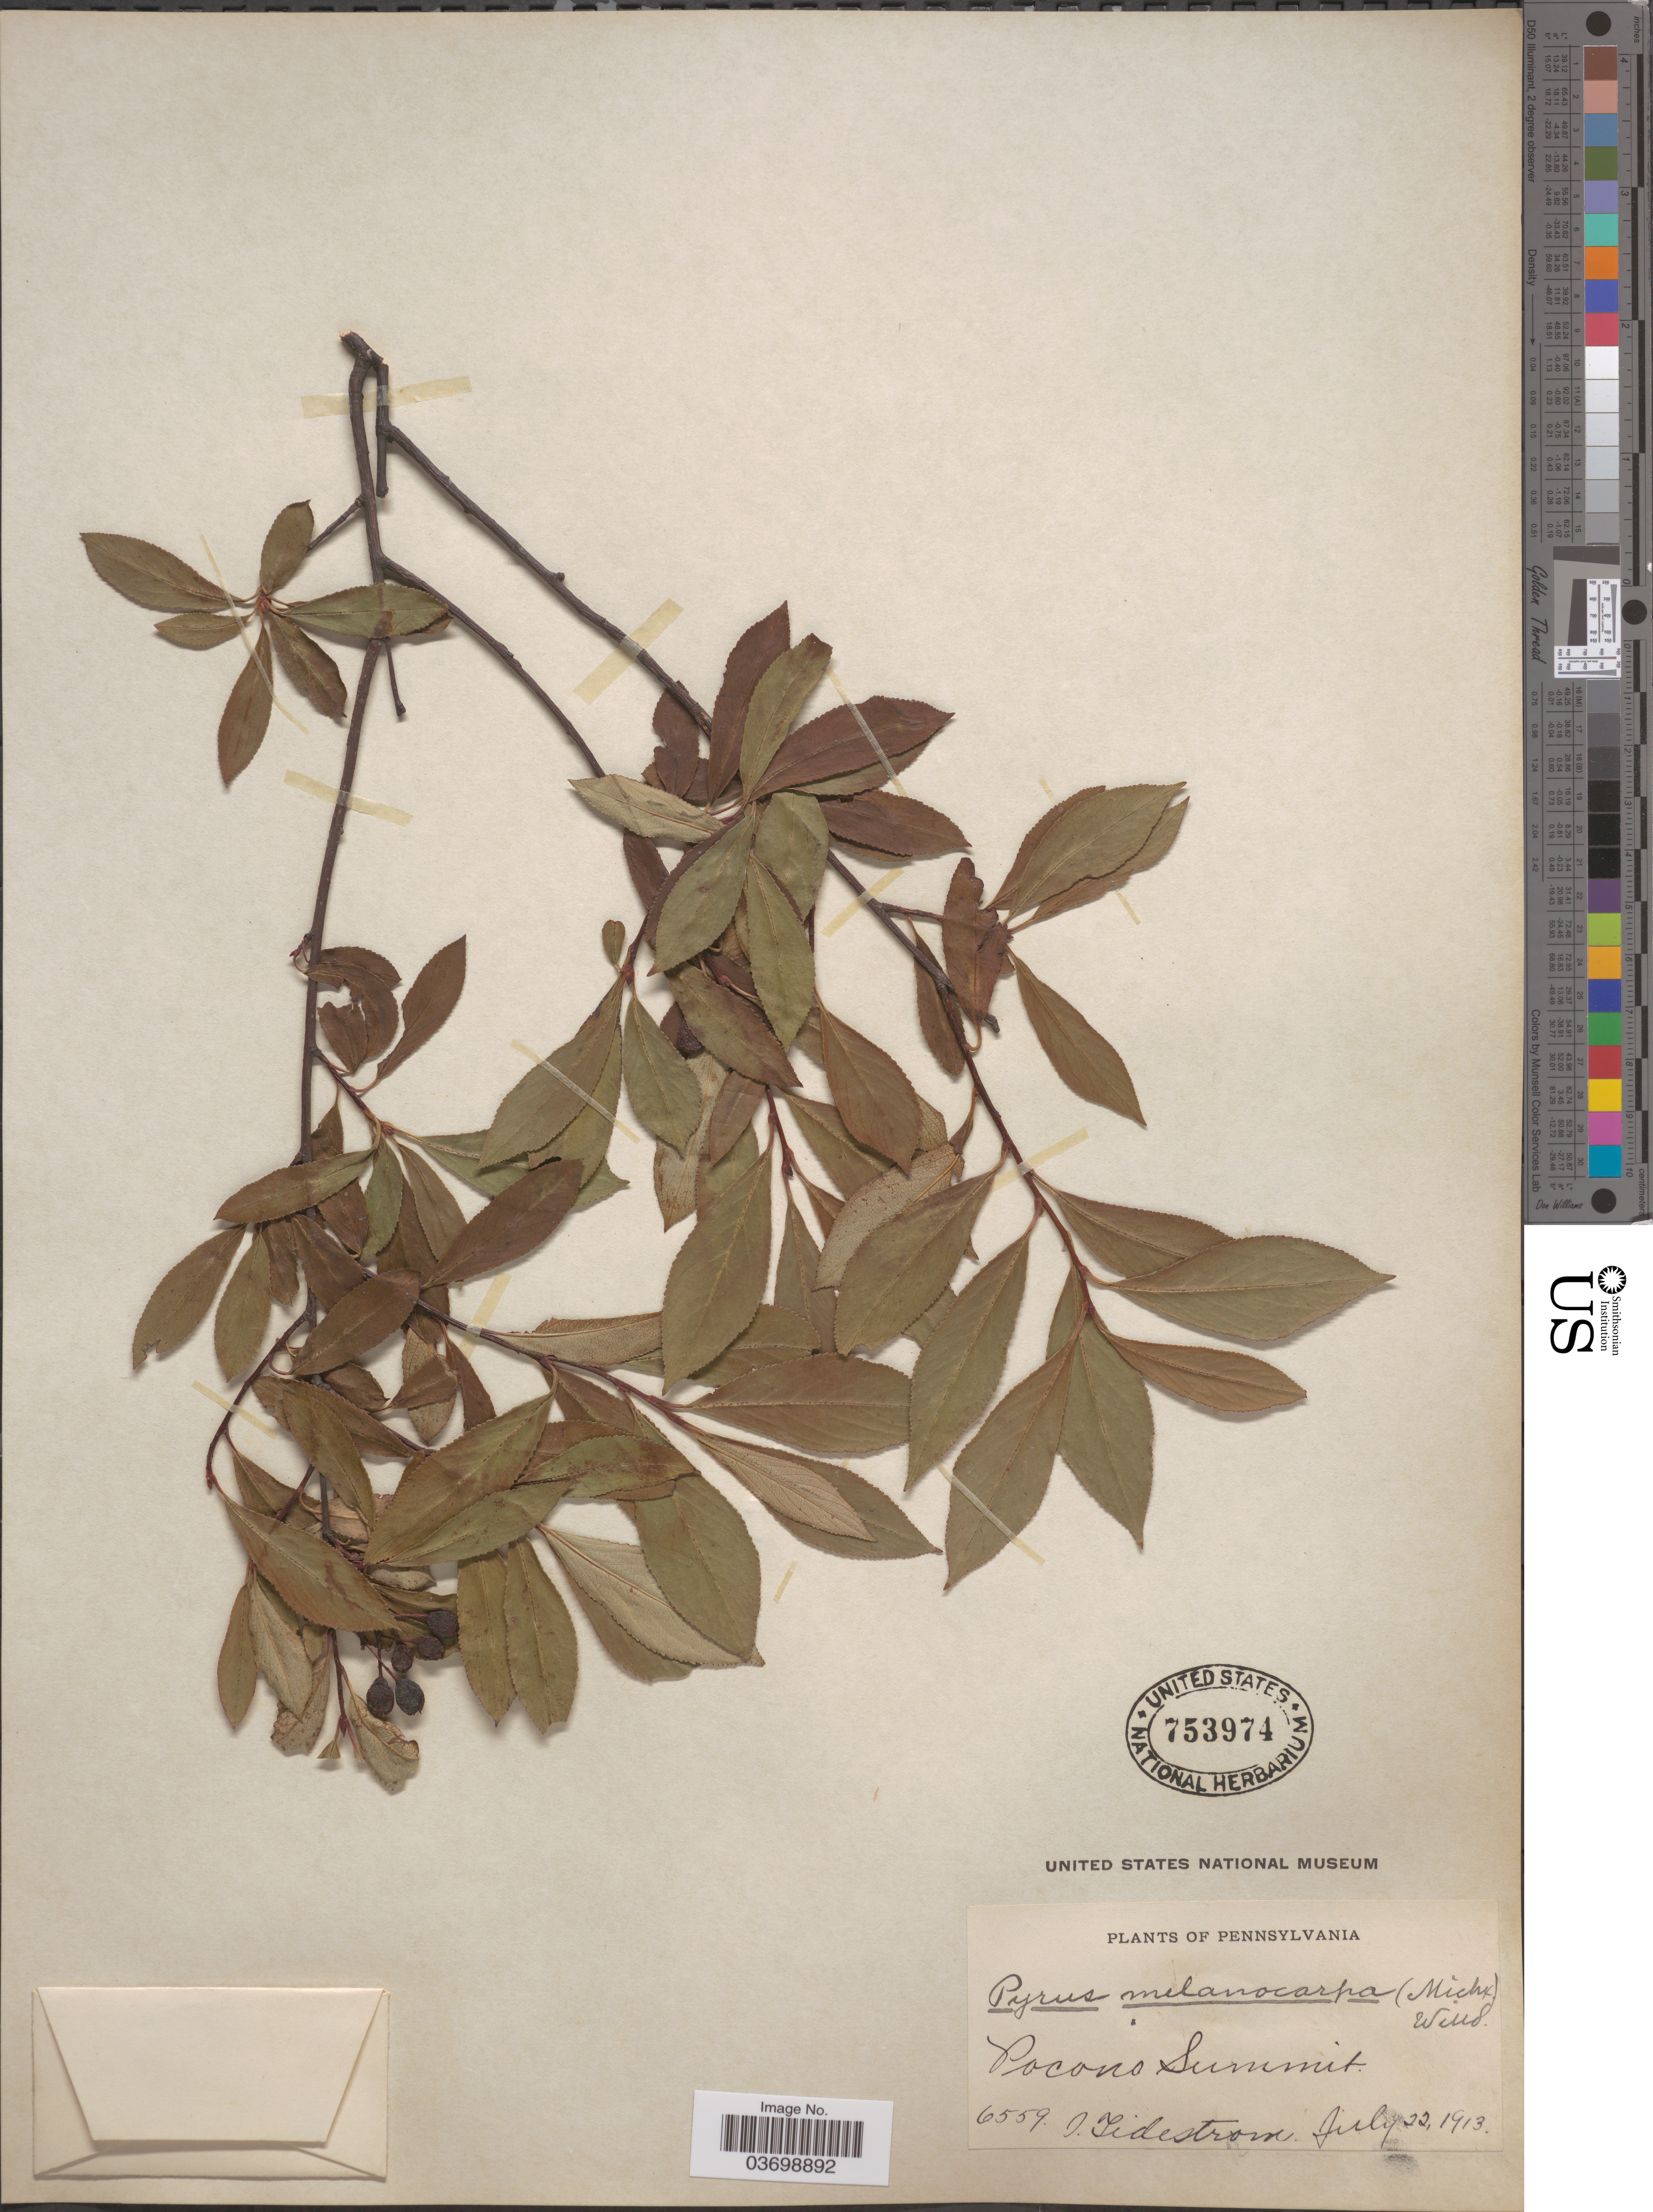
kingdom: Plantae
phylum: Tracheophyta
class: Magnoliopsida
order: Rosales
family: Rosaceae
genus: Aronia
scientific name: Aronia melanocarpa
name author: (Michx.) Elliott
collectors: I. F. Tidestrom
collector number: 6559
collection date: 1913-07-22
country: United States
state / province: Pennsylvania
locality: Pocono Summit.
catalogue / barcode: US 753974